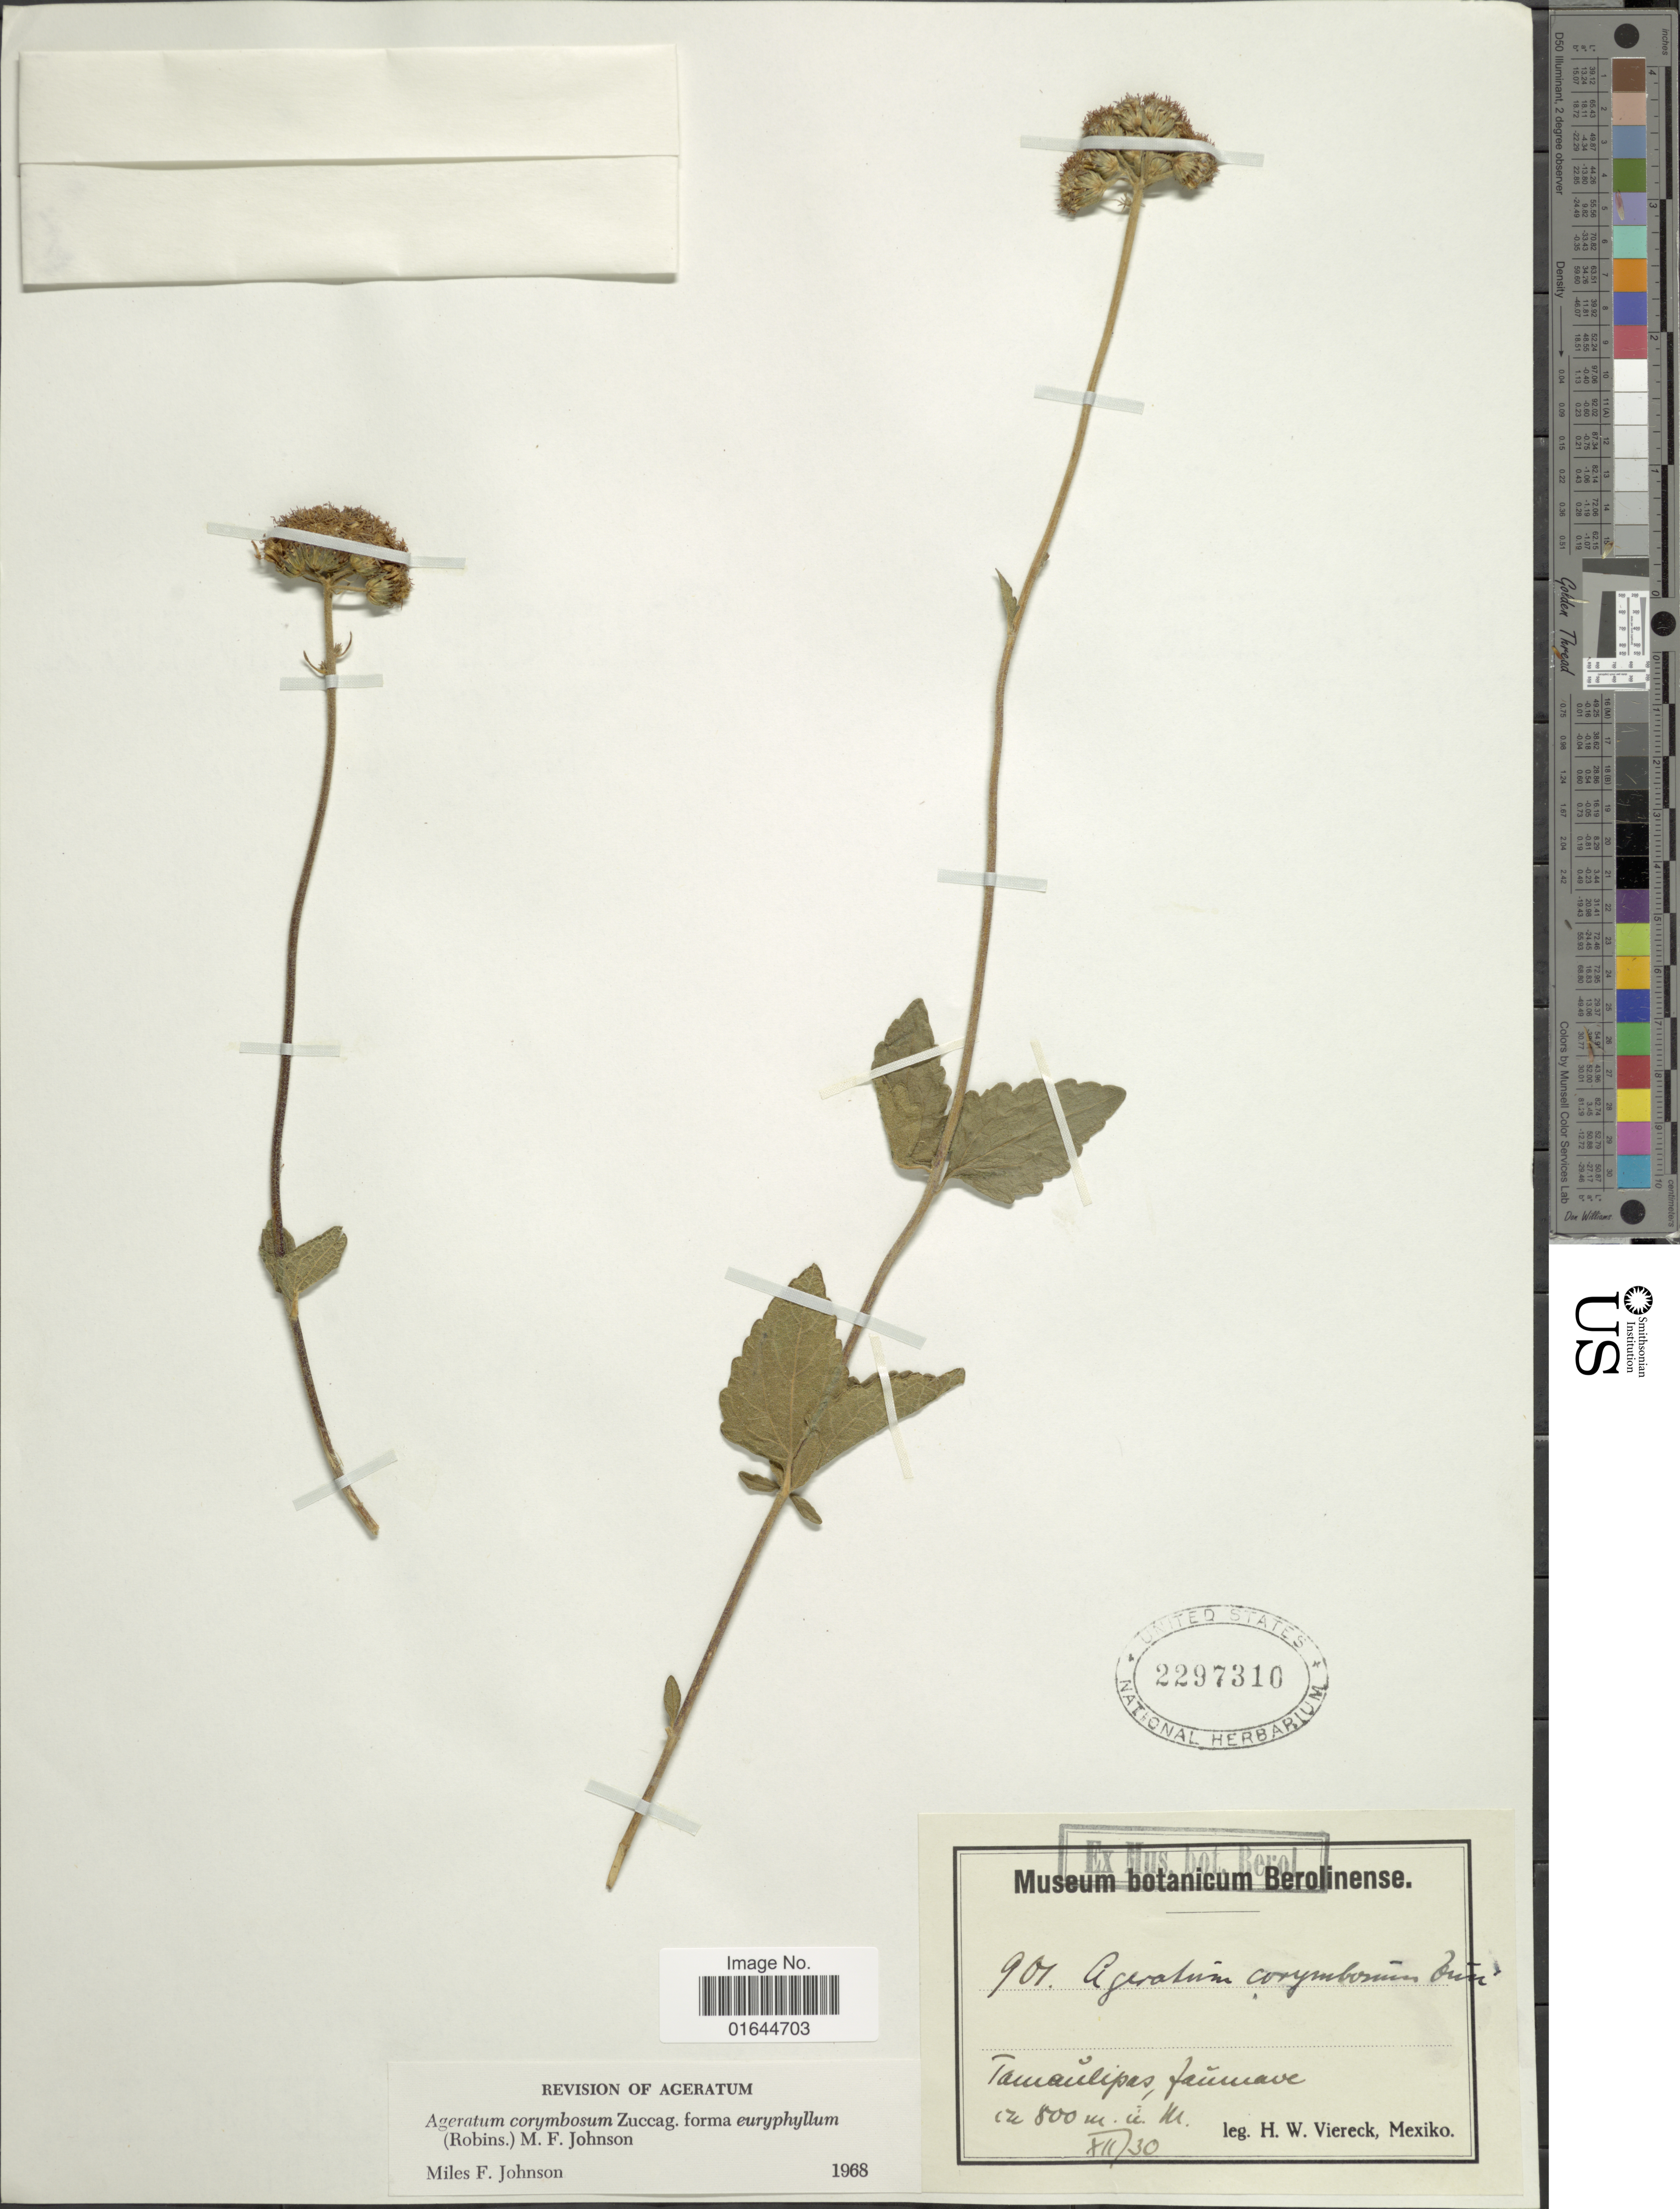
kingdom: Plantae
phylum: Tracheophyta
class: Magnoliopsida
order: Asterales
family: Asteraceae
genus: Ageratum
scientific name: Ageratum corymbosum f. euryphyllum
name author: (B.L. Rob.) M.F. Johnson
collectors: H. W. Viereck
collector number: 901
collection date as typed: Transcribed d/m/y: /12/30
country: Mexico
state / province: Tamaulipas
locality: Mexiko, Tamaulipas, Jaumave.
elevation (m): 800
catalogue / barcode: US 2297310